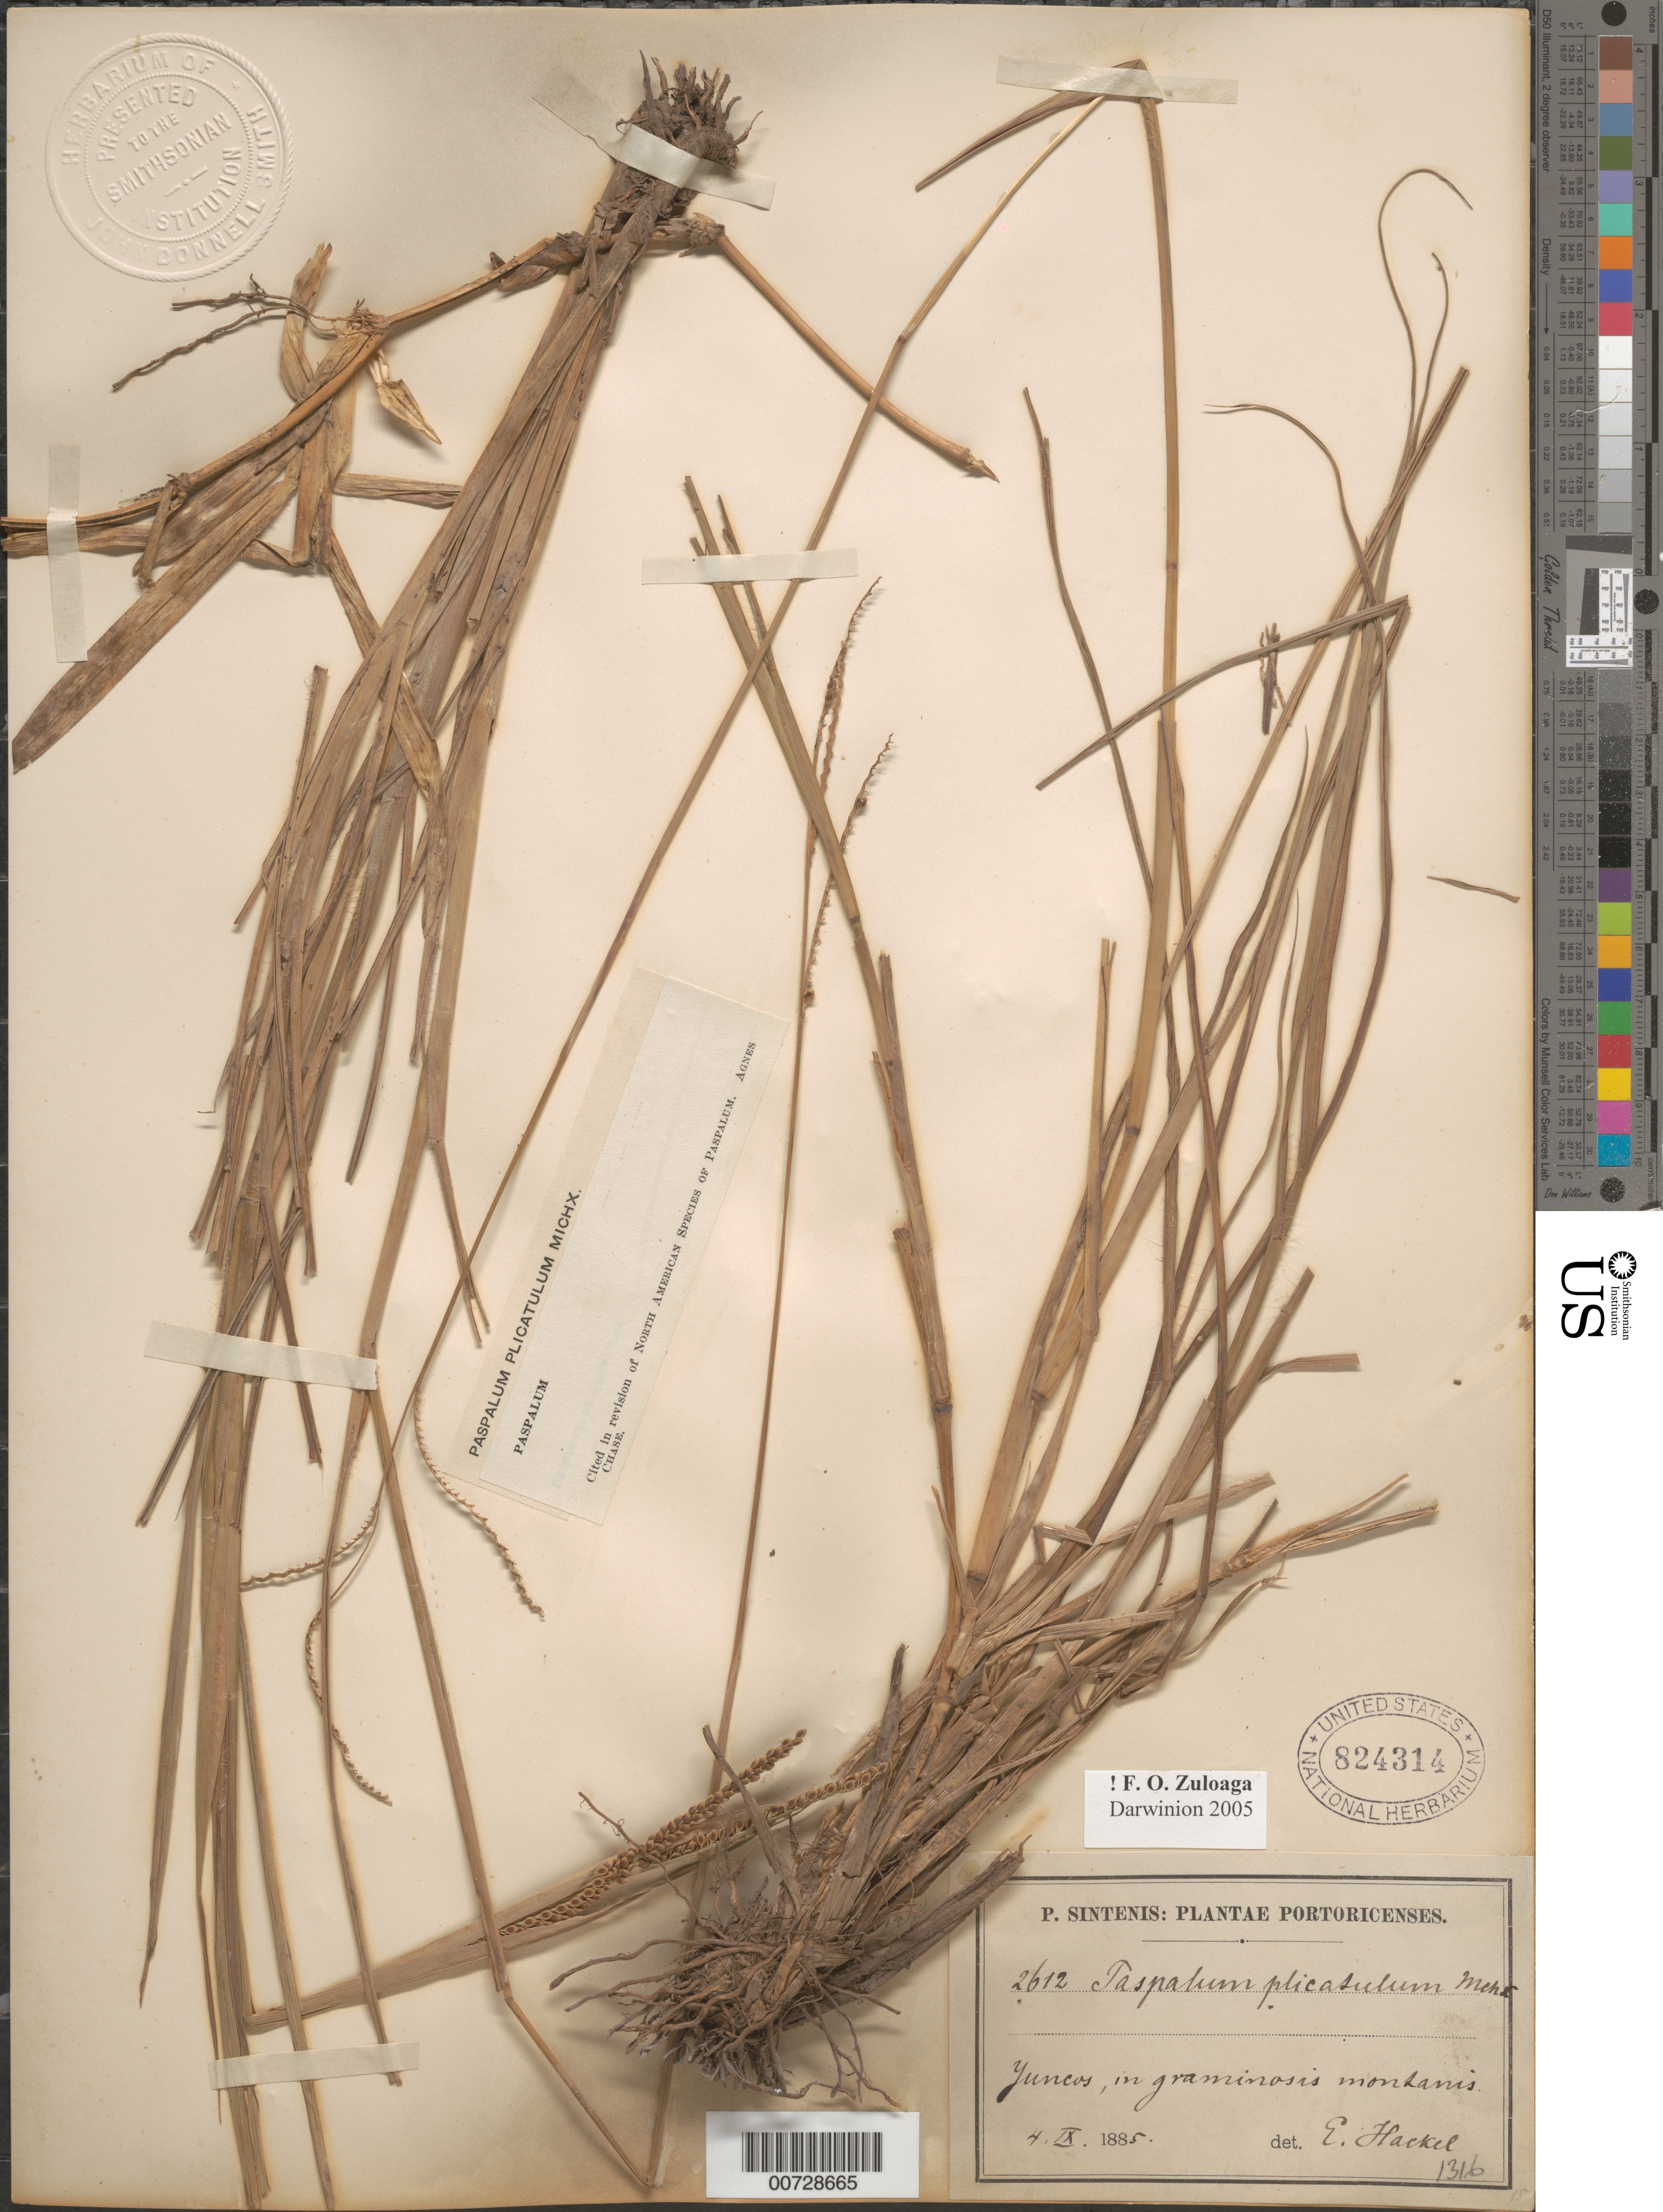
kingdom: Plantae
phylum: Tracheophyta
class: Liliopsida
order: Poales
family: Poaceae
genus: Paspalum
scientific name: Paspalum plicatulum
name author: Michx.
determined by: Hackel, E.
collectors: P. Sintenis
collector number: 2612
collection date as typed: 04 Sep 1885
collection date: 1885-09-04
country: Puerto Rico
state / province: Juncos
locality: Juncos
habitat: In graminosis montanis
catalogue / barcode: US 824314